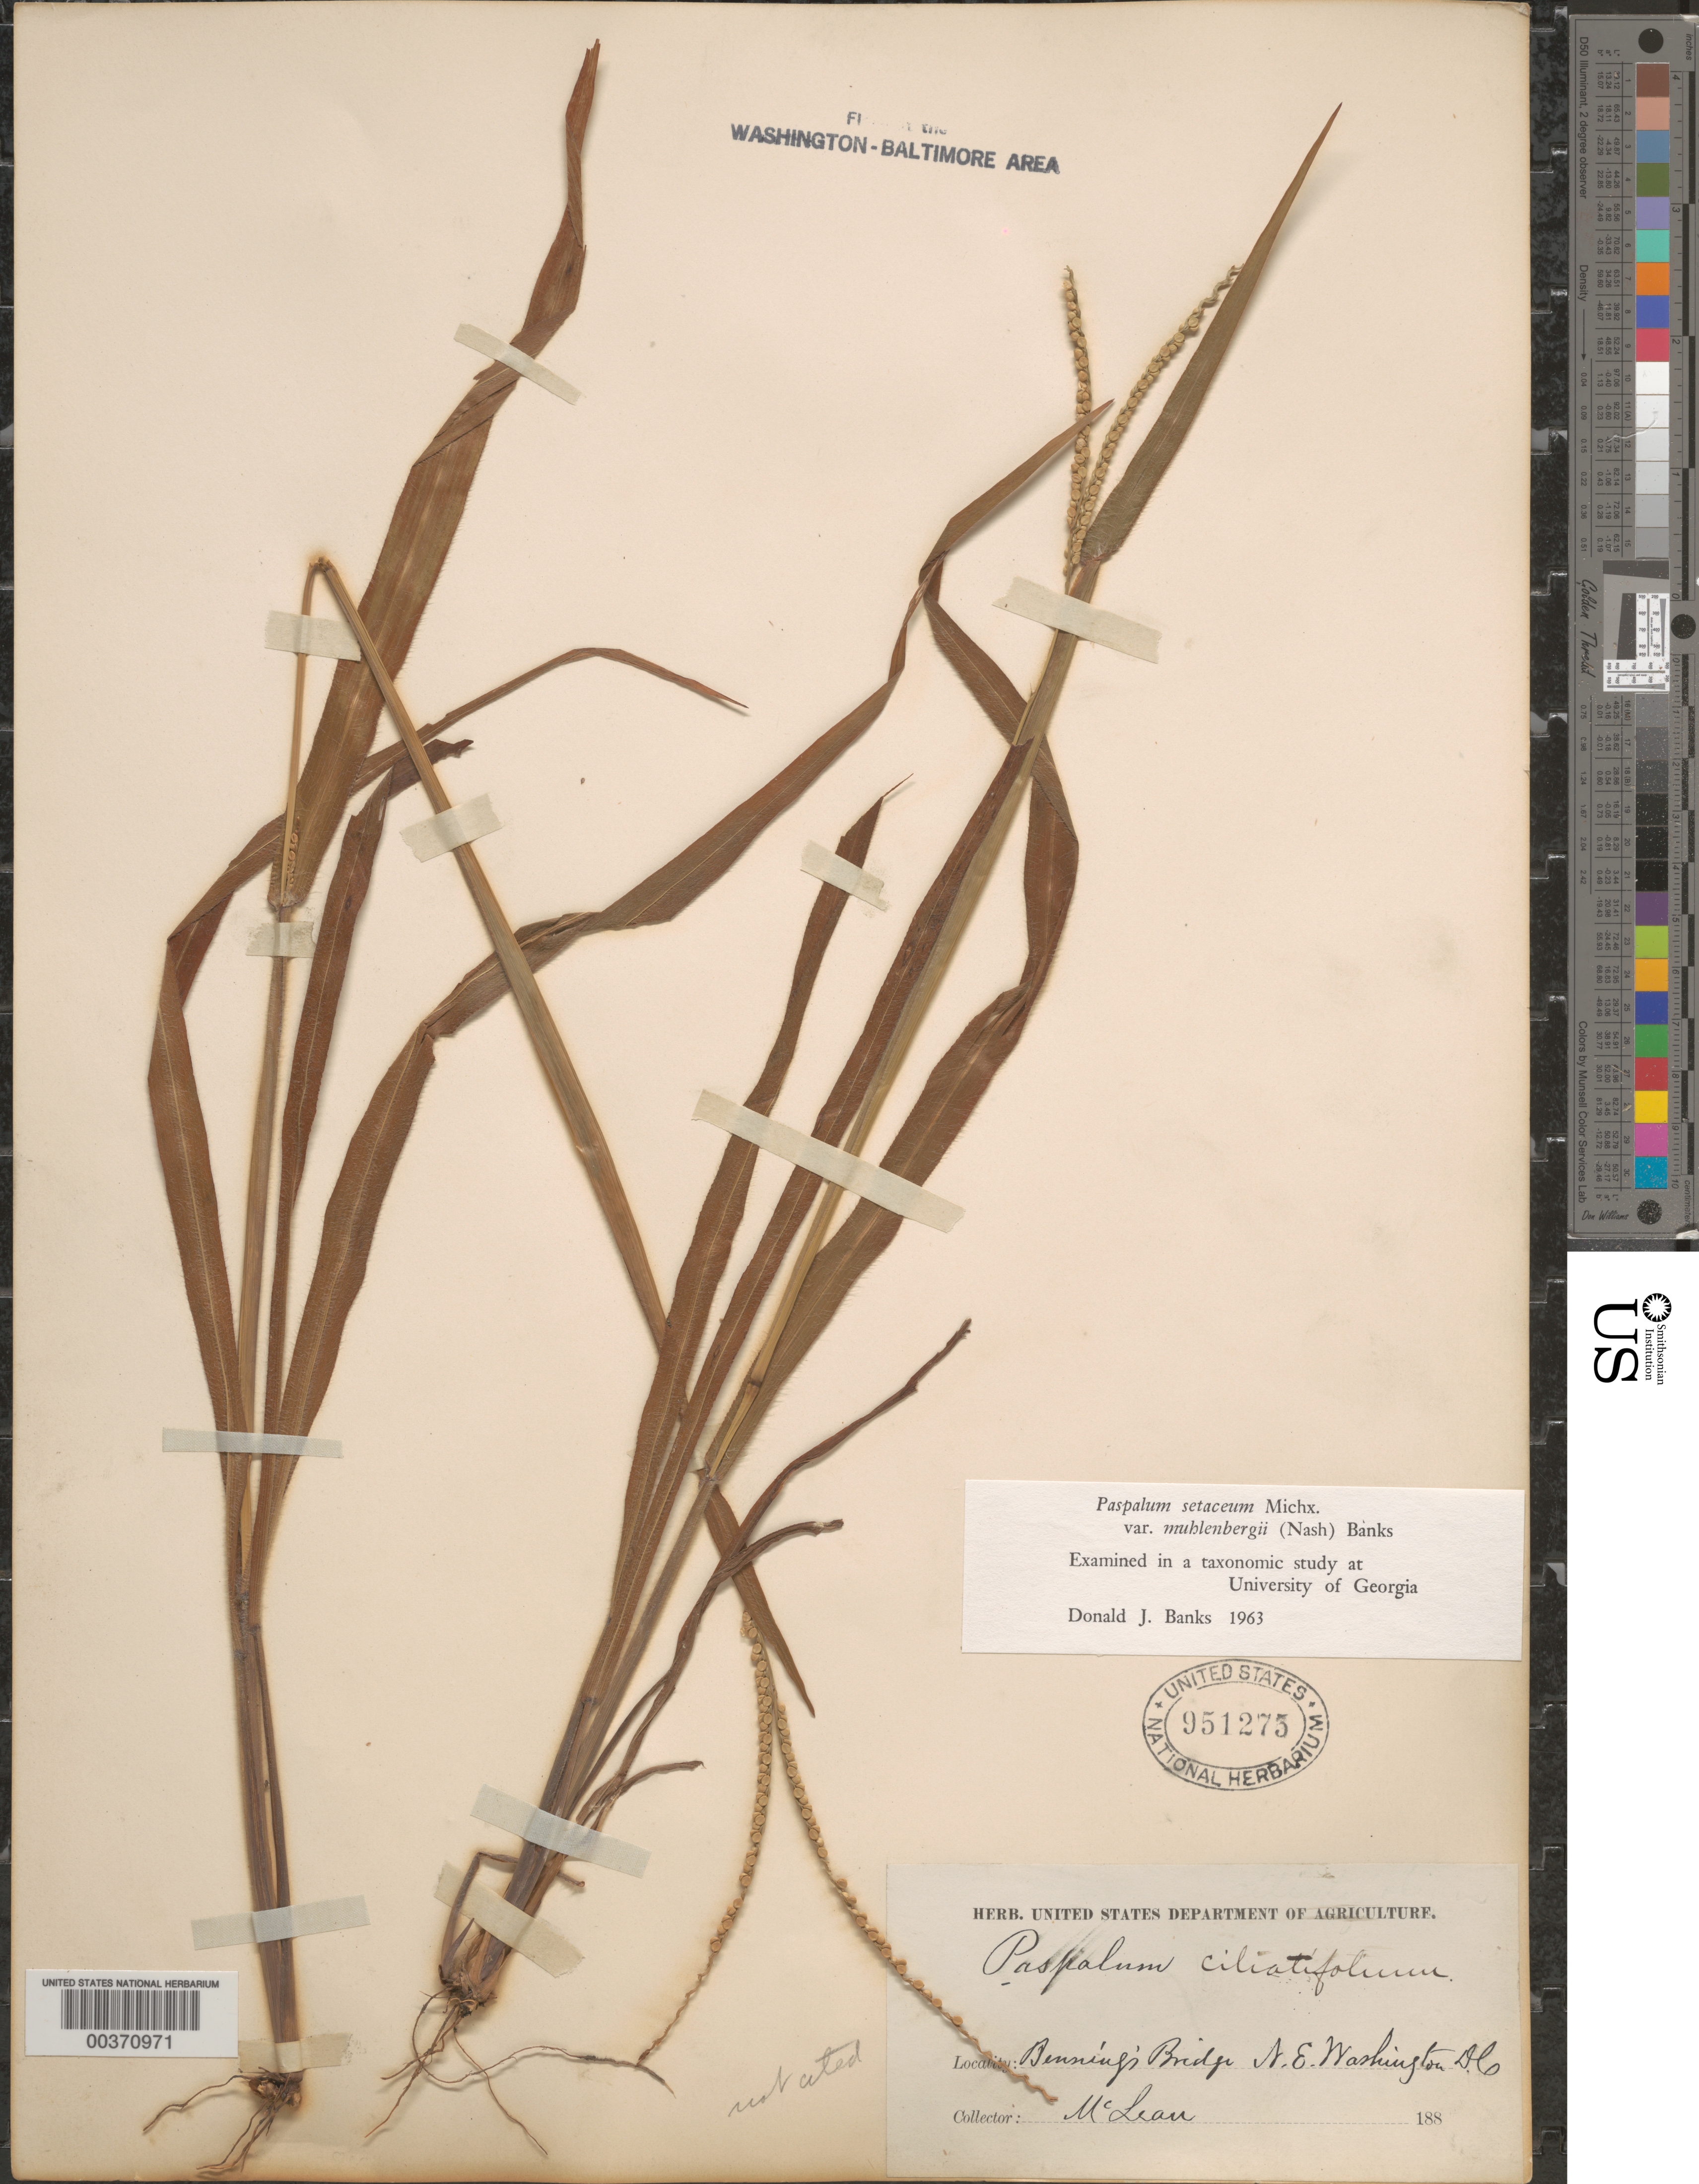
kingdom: Plantae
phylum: Tracheophyta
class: Liliopsida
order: Poales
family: Poaceae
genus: Paspalum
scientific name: Paspalum setaceum var. muhlenbergii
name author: (Nash) D.J. Banks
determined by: Banks, D. J.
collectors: R. McLean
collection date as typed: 188-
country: United States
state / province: District of Columbia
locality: Bennings Bridge, NE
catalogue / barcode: US 951275